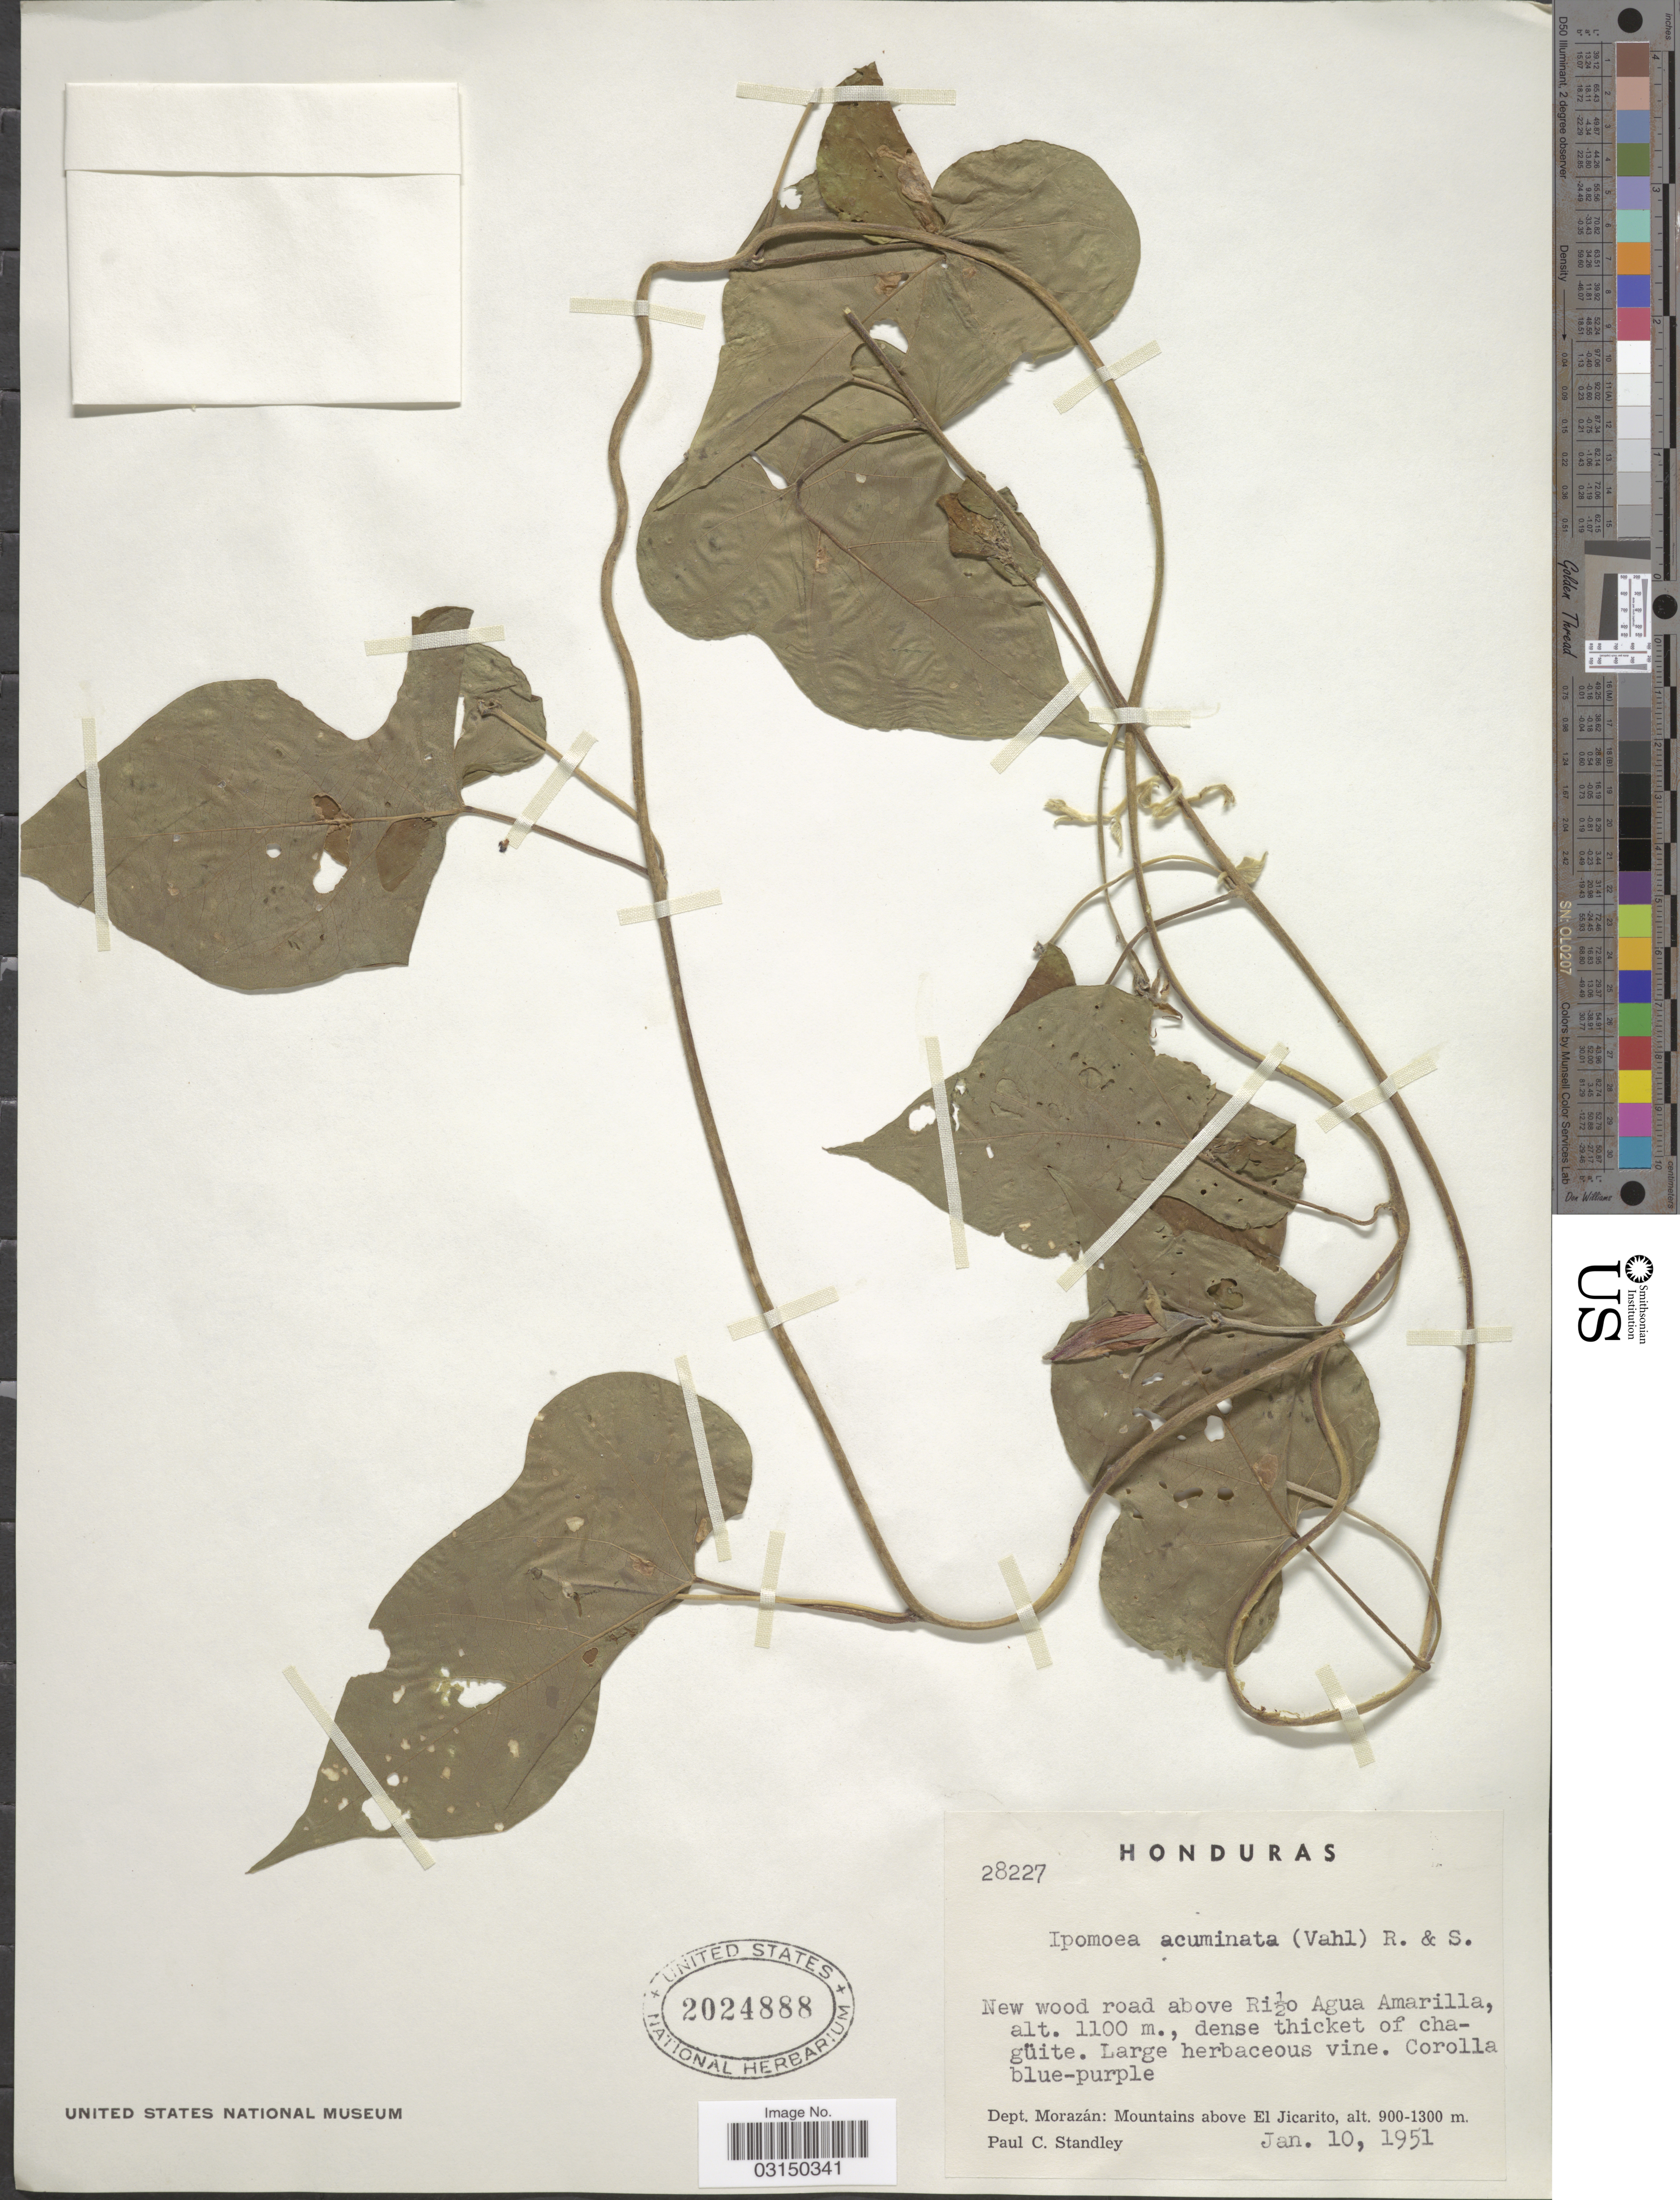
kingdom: Plantae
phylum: Tracheophyta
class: Magnoliopsida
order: Solanales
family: Convolvulaceae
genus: Ipomoea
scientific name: Ipomoea indica (Burm.) Merr. var. indica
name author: (Burm.) Merr.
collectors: P. C. Standley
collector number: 28227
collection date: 1951-01-10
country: Honduras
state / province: Fco. Morazán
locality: New wood road above Ri½o Agua Amarilla. Dept. Morazán: Mountains above El Jicarito.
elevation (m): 900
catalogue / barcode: US 2024888